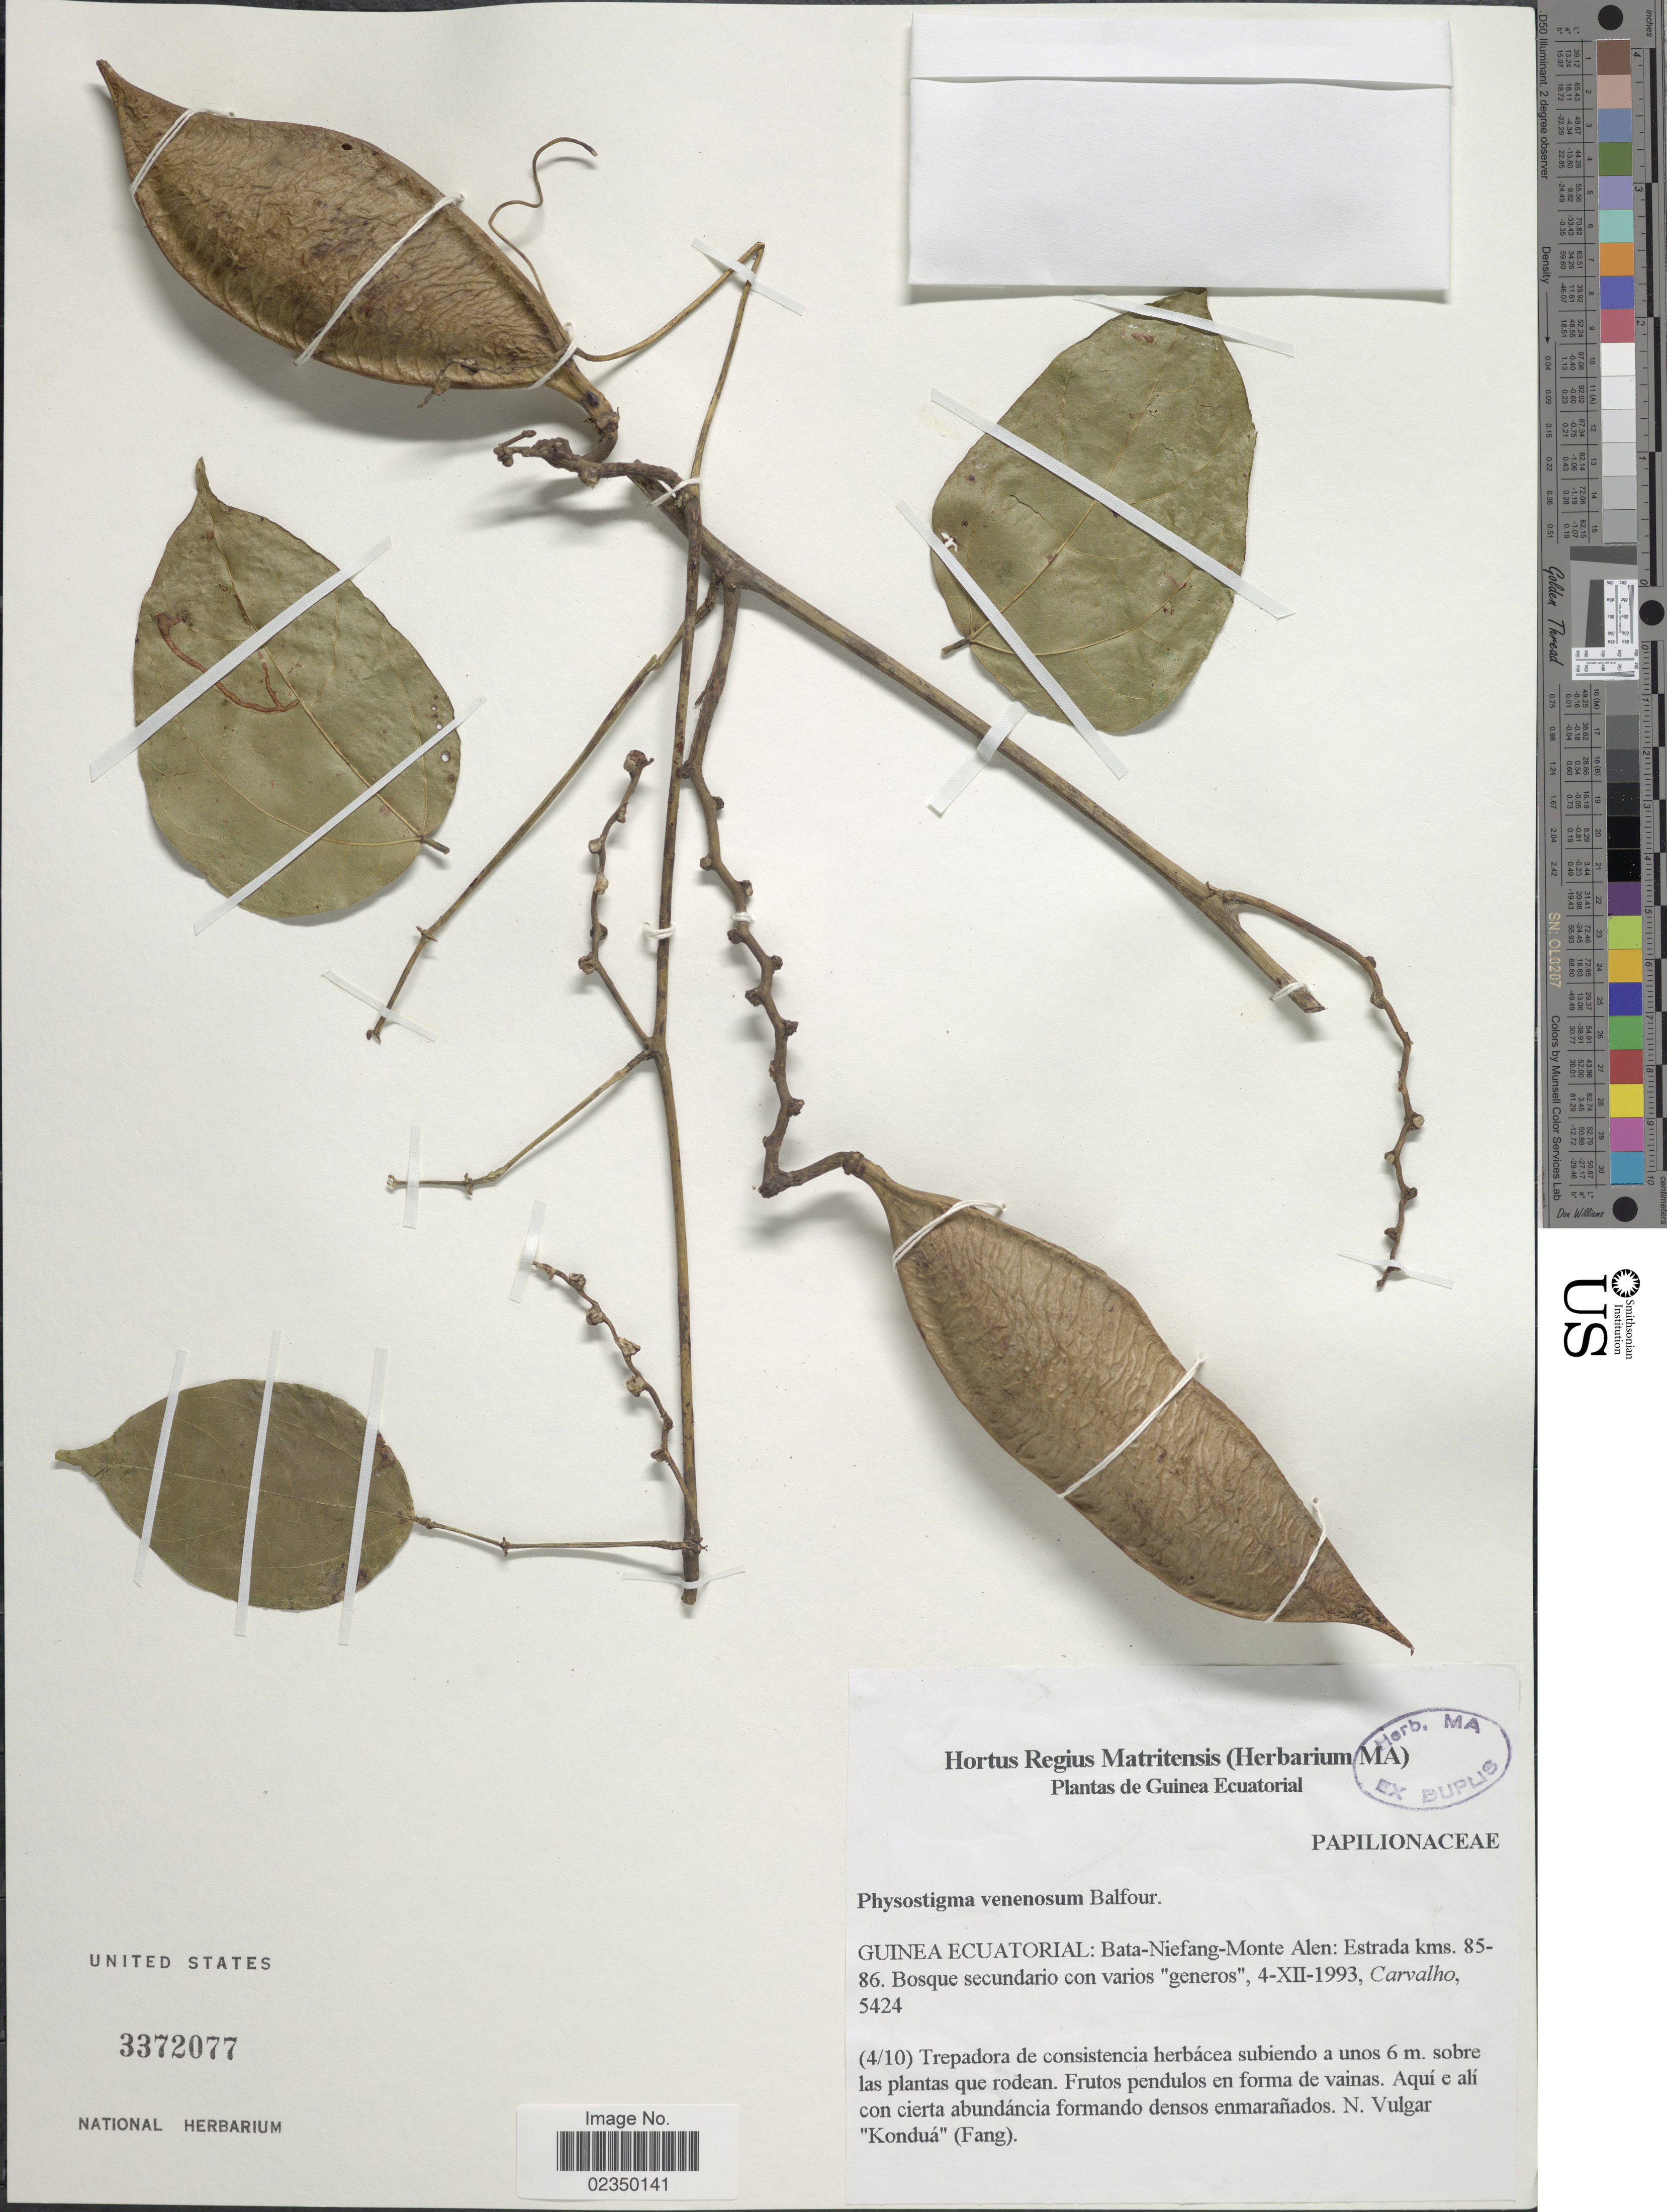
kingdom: Plantae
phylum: Tracheophyta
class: Magnoliopsida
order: Fabales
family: Fabaceae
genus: Physostigma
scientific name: Physostigma cylindrospermum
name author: E.M. Holmes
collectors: Carvalho, --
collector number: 5424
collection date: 1993-12-04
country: Equatorial Guinea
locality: Bata-Niefang-Monte Alen, Estrada kms 85-86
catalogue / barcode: US 3372077